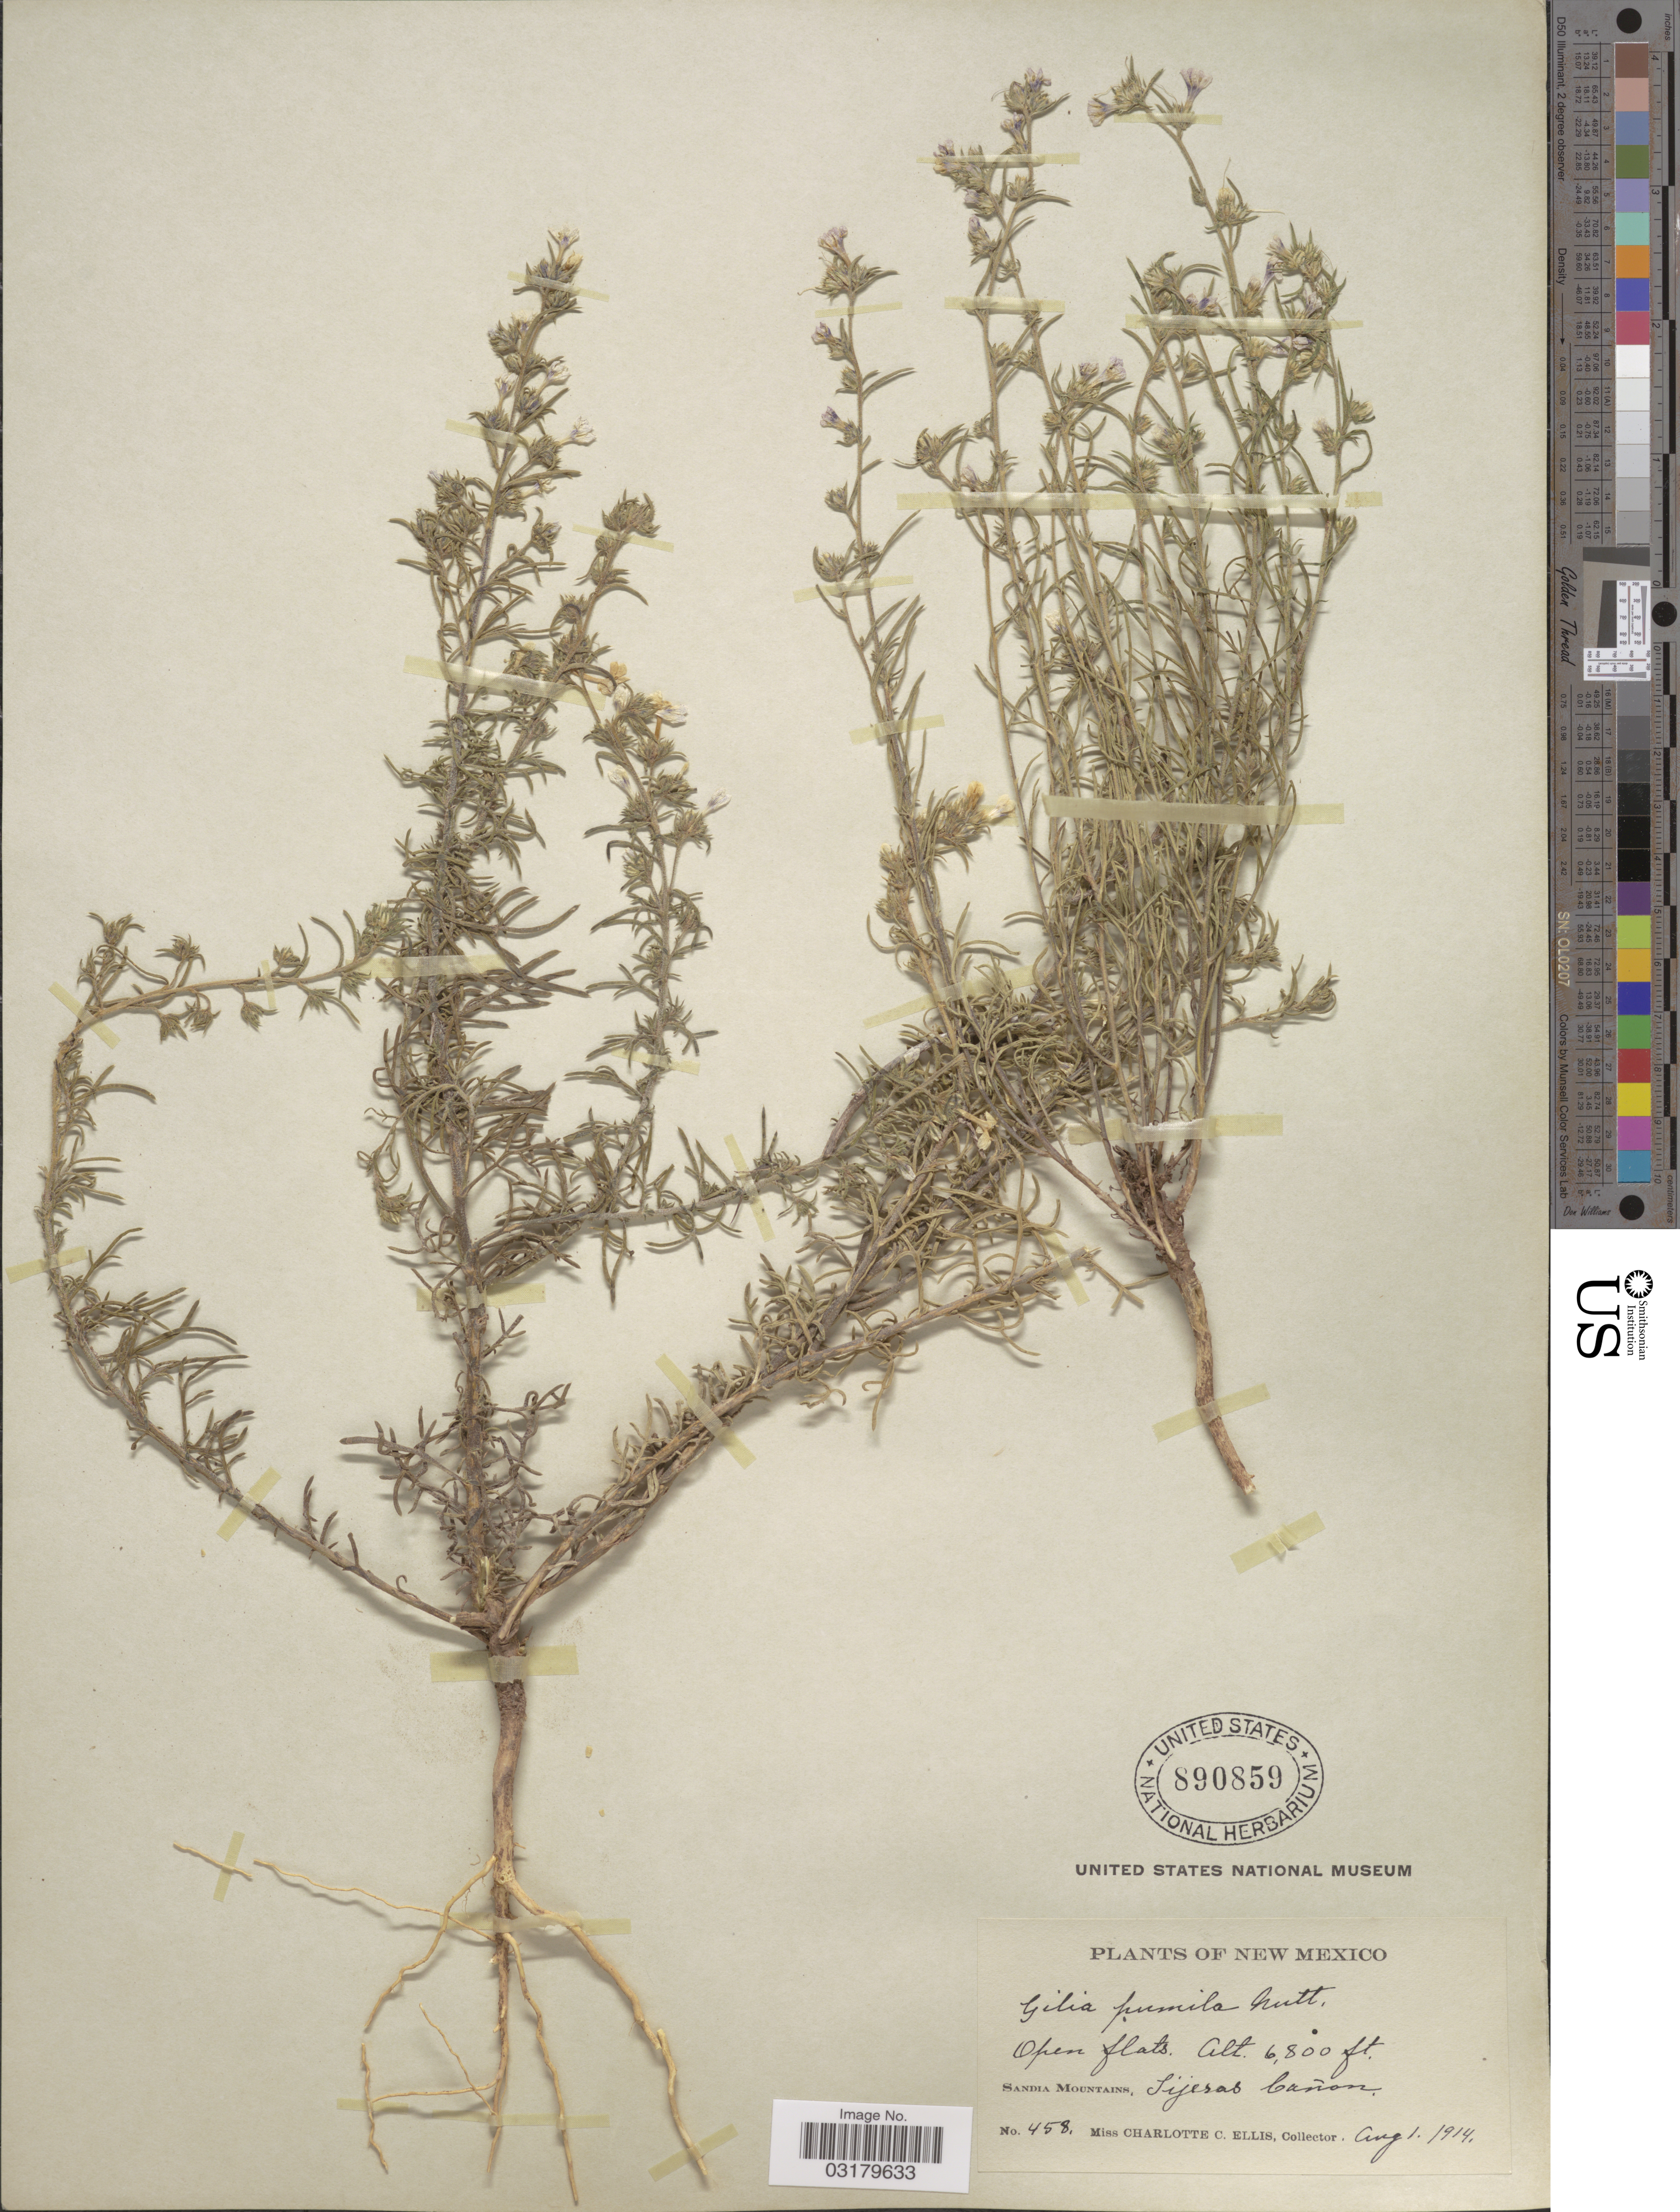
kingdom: Plantae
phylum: Tracheophyta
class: Magnoliopsida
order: Ericales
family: Polemoniaceae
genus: Ipomopsis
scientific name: Ipomopsis multiflora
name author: (Nutt.) V.E. Grant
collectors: C. C. Ellis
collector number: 458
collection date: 1914-08-01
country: United States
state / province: New Mexico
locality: Open flats. Sandia Mountains, Tijeras Cañon.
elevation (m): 2073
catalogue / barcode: US 890859